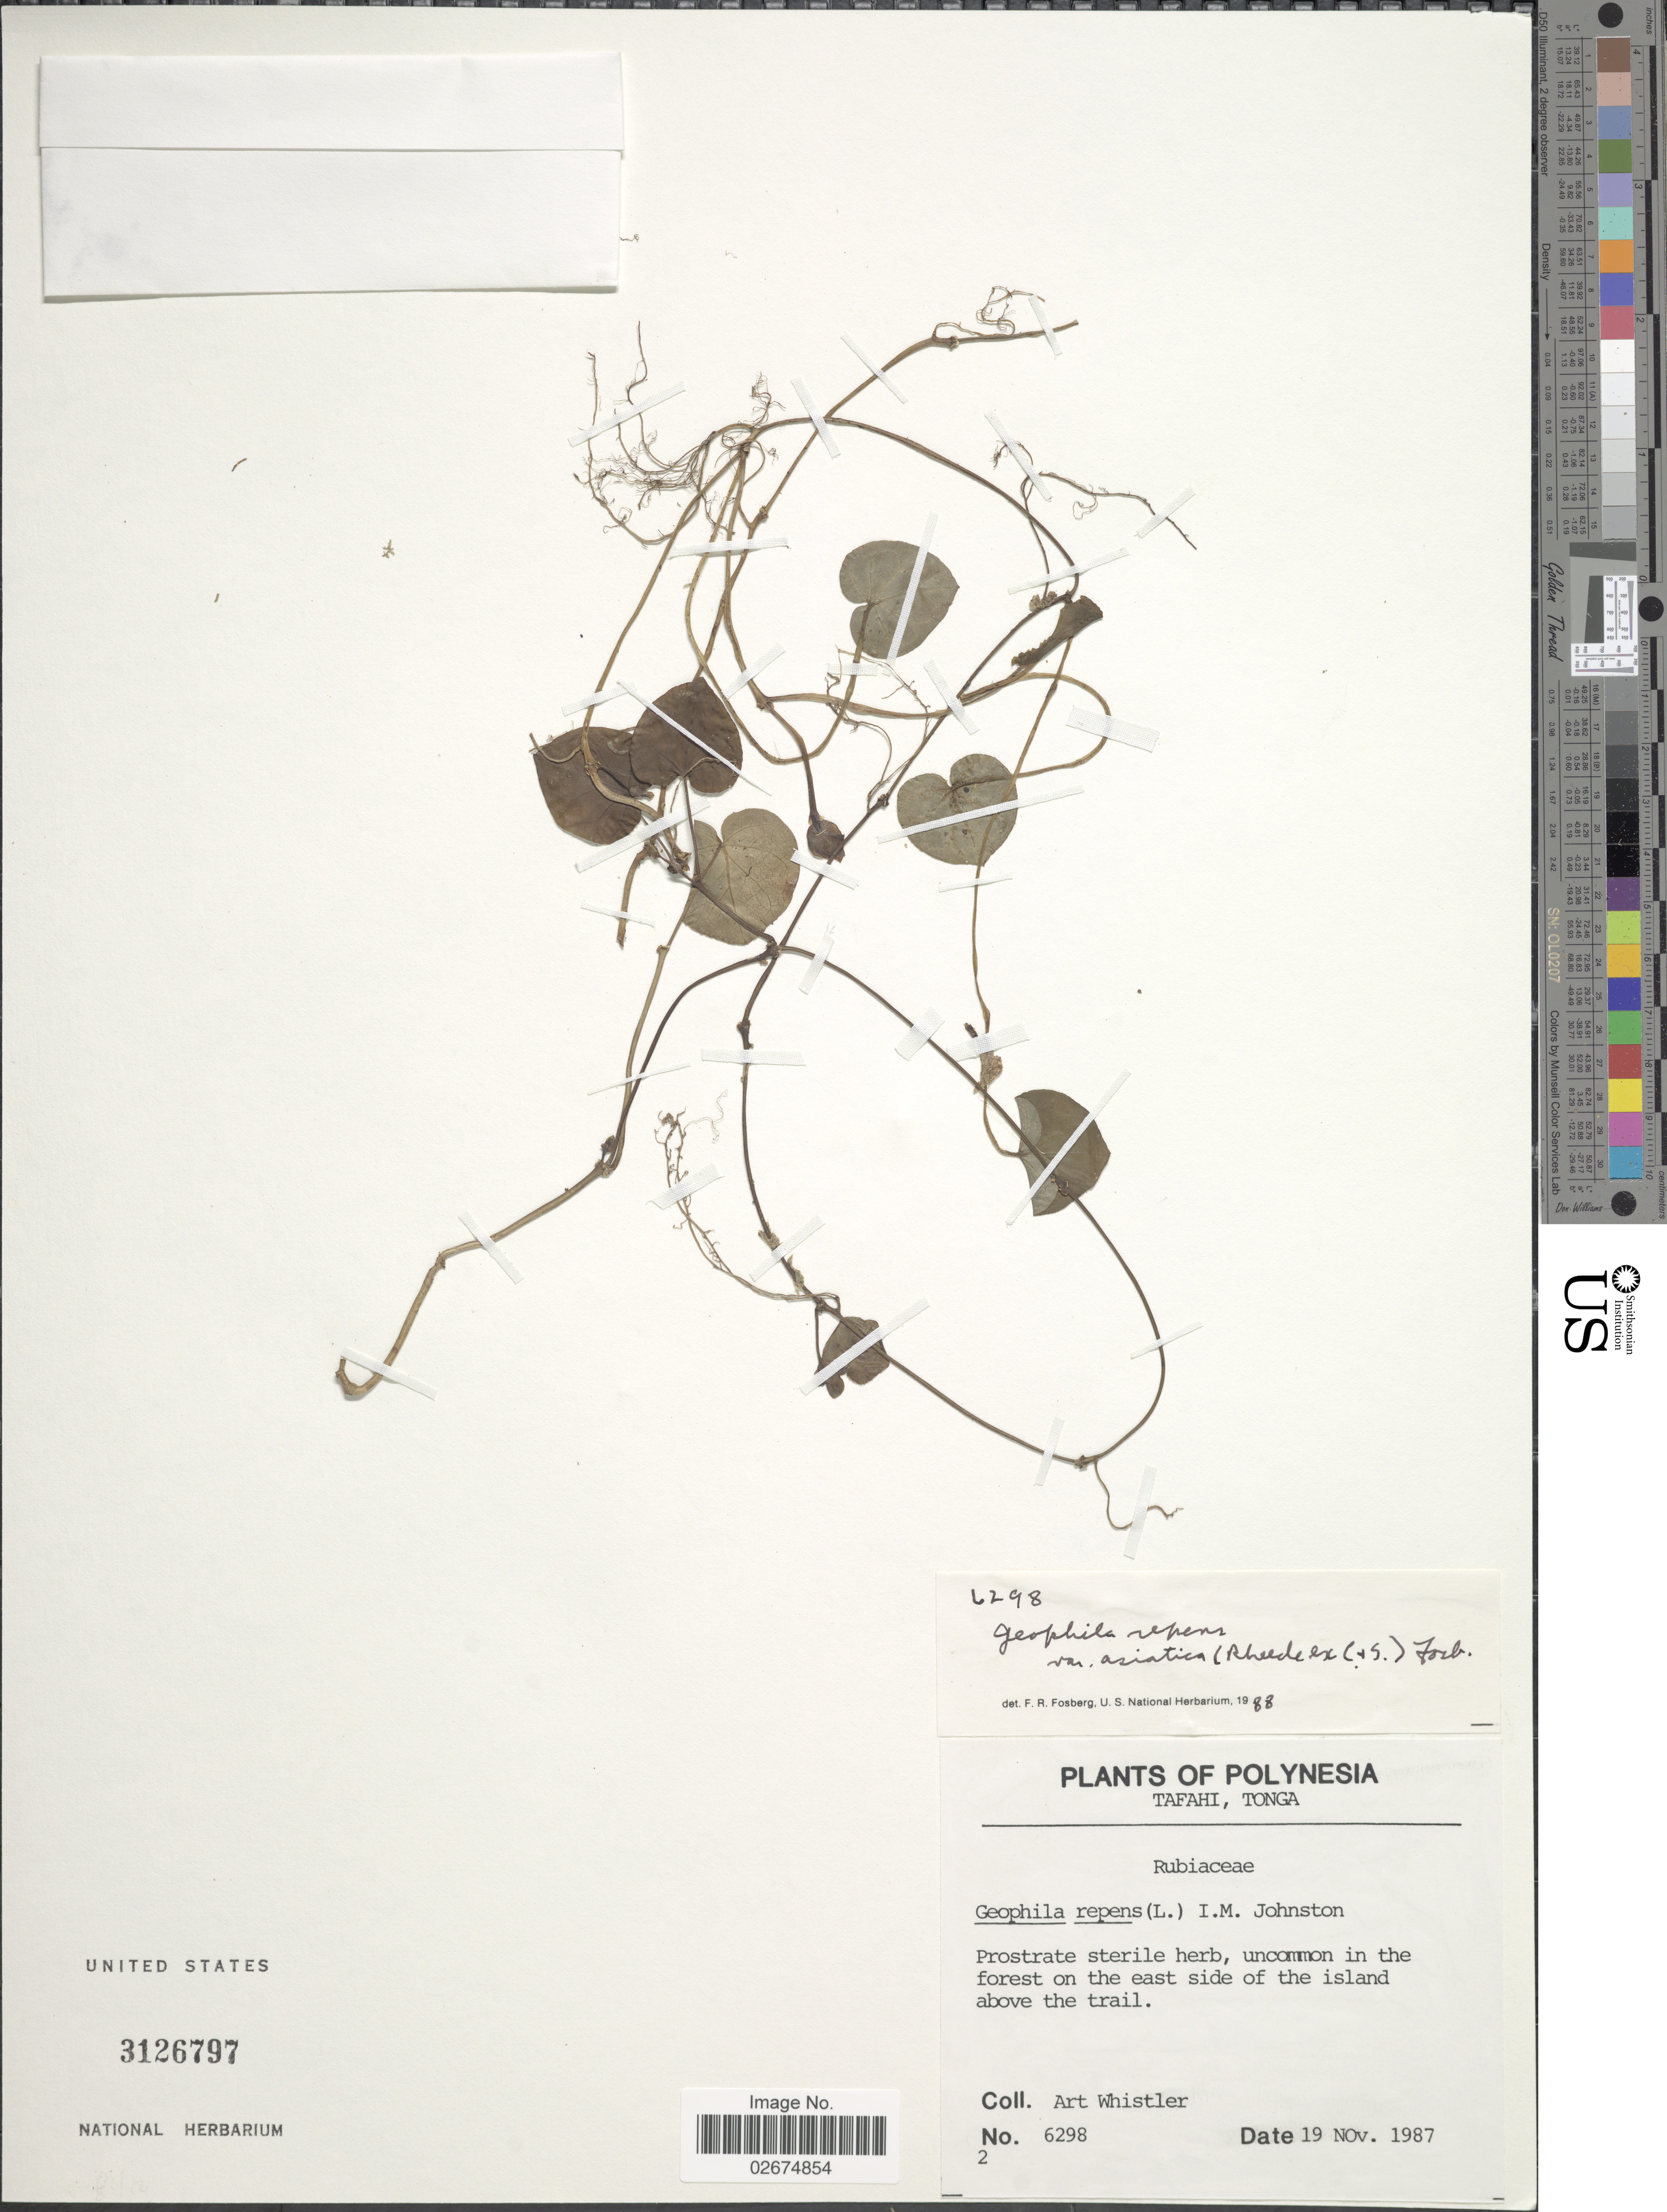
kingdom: Plantae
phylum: Tracheophyta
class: Magnoliopsida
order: Gentianales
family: Rubiaceae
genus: Geophila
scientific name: Geophila repens var. asiatica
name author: (Cham. & Schltdl.) Fosberg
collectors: A. Whistler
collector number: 6298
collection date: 1987-11-19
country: Tonga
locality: Polynesia. Tafahi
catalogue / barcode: US 3126797